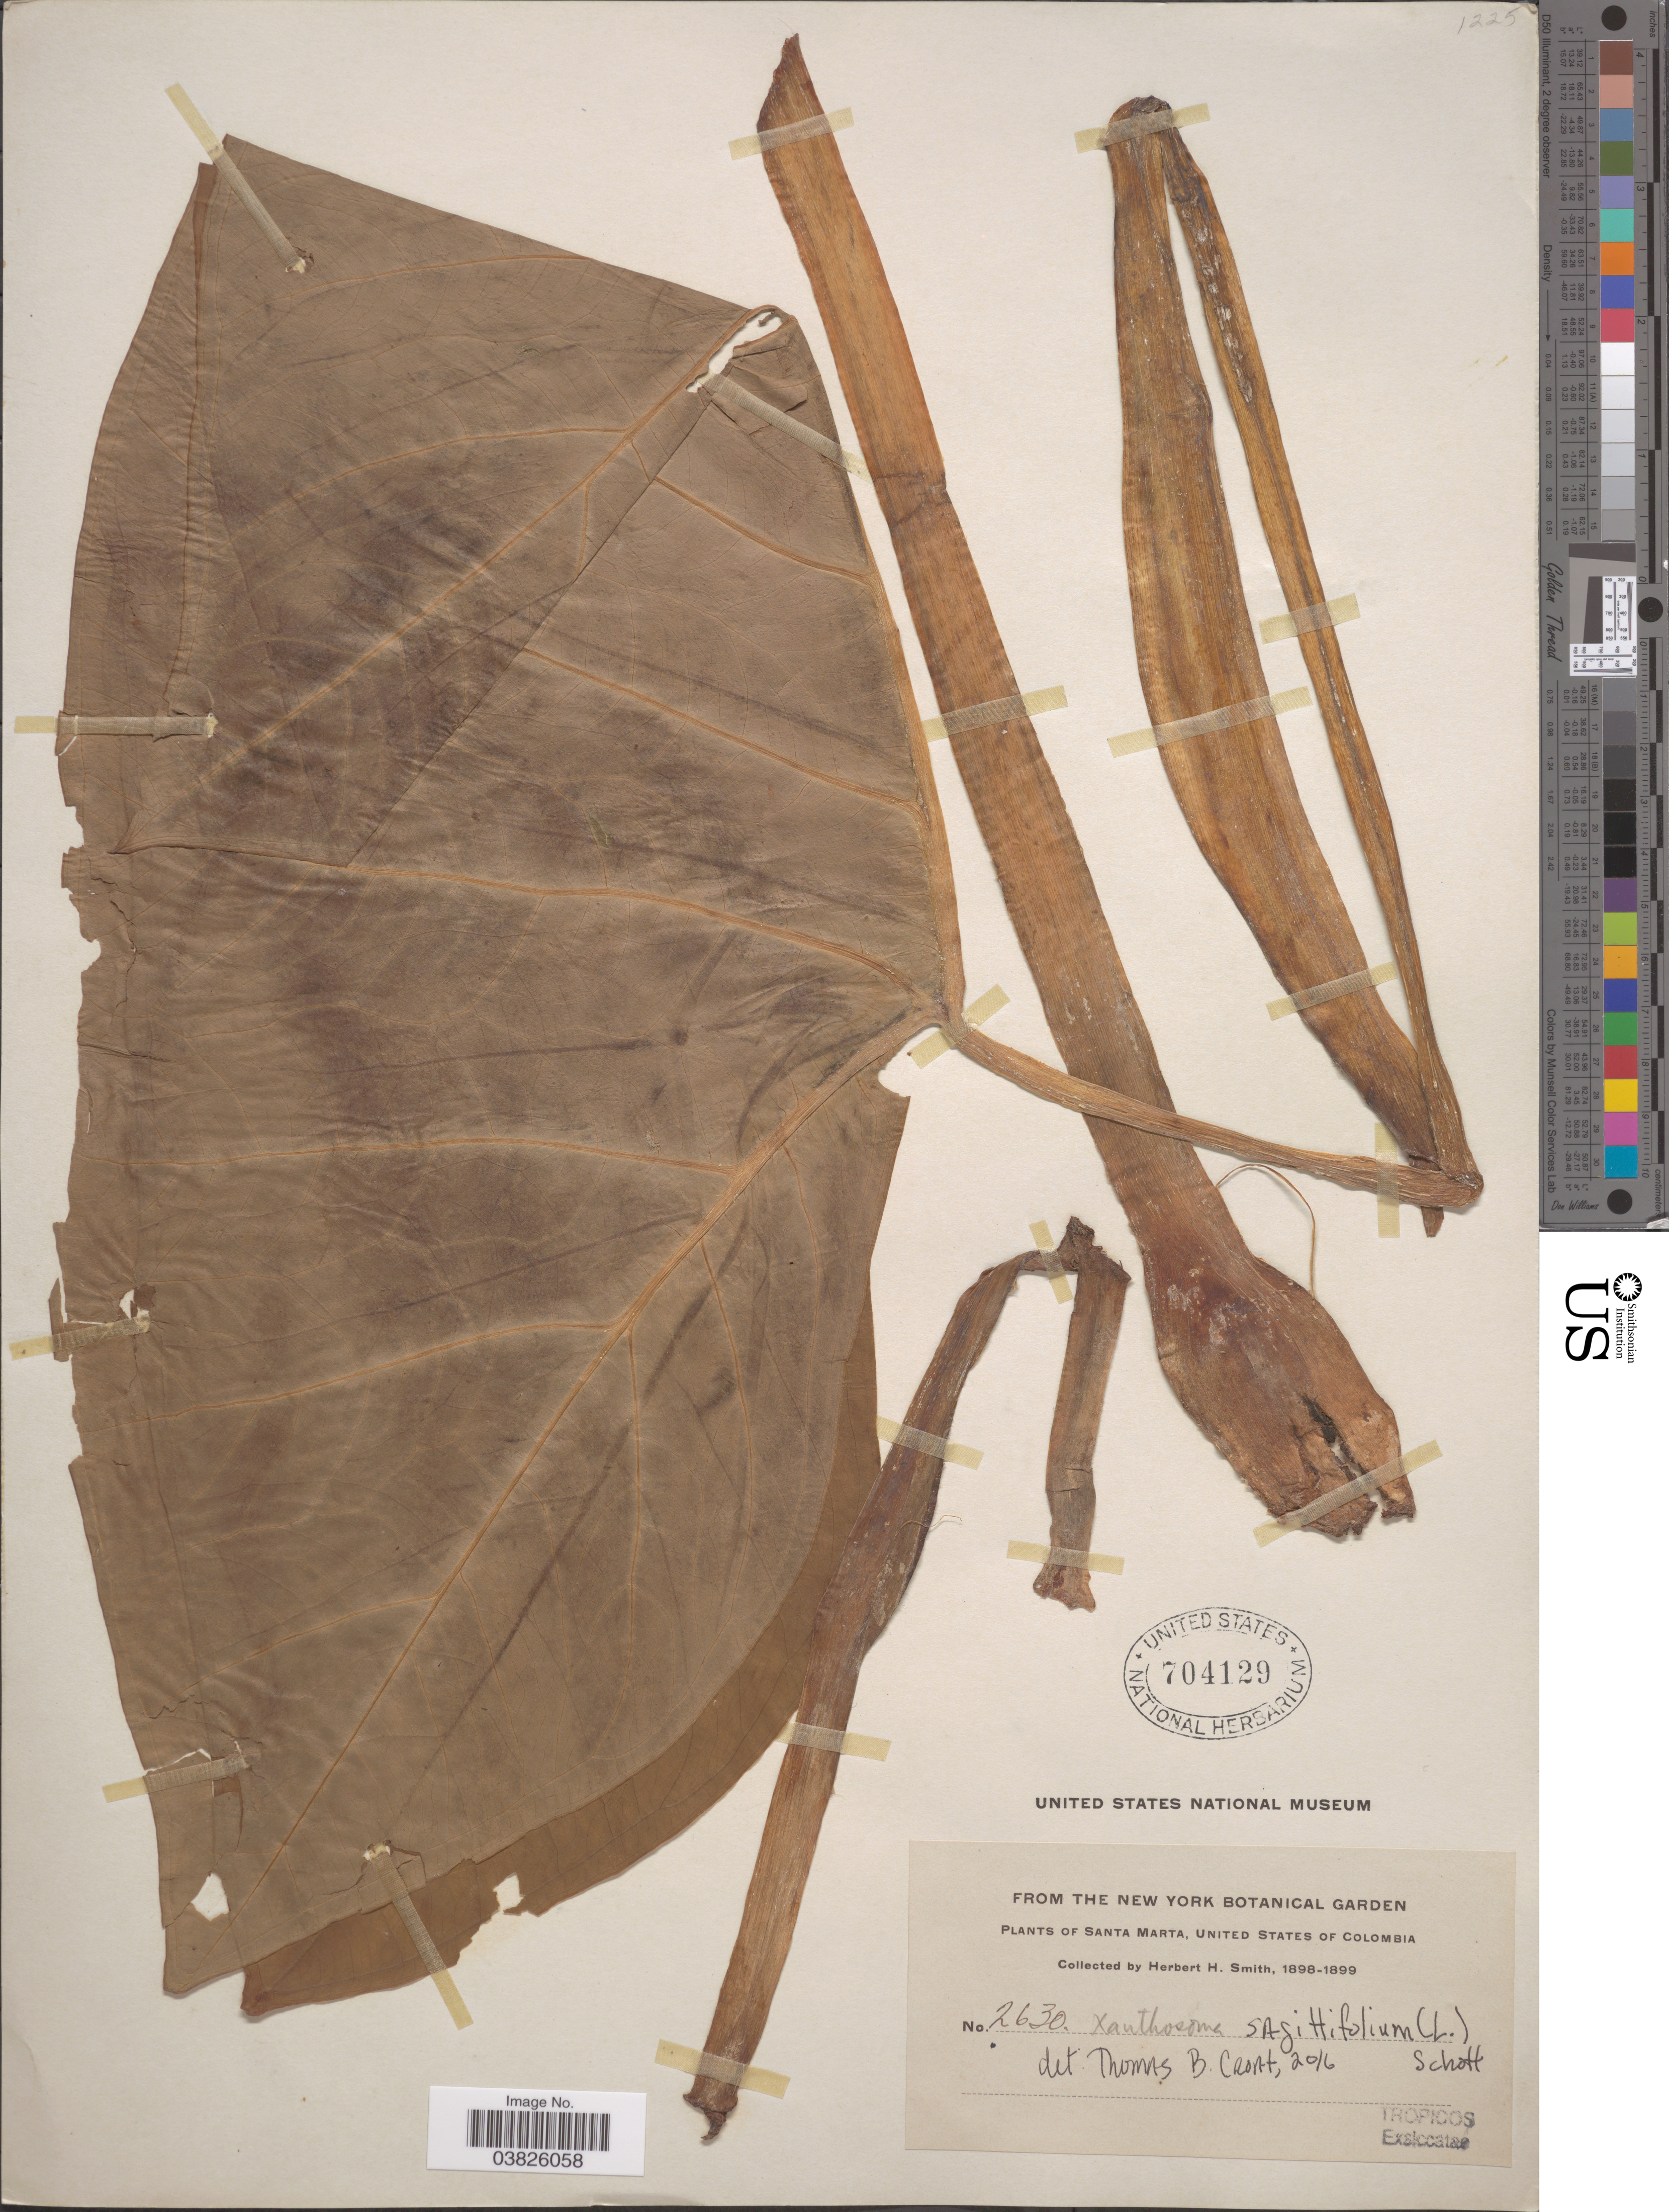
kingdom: Plantae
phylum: Tracheophyta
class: Liliopsida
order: Alismatales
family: Araceae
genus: Xanthosoma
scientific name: Xanthosoma sagittifolium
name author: (L.) Schott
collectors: Herbert H. Smith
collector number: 2630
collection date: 1898/1899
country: Colombia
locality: Santa Marta, United States of Colombia.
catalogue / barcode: US 704129